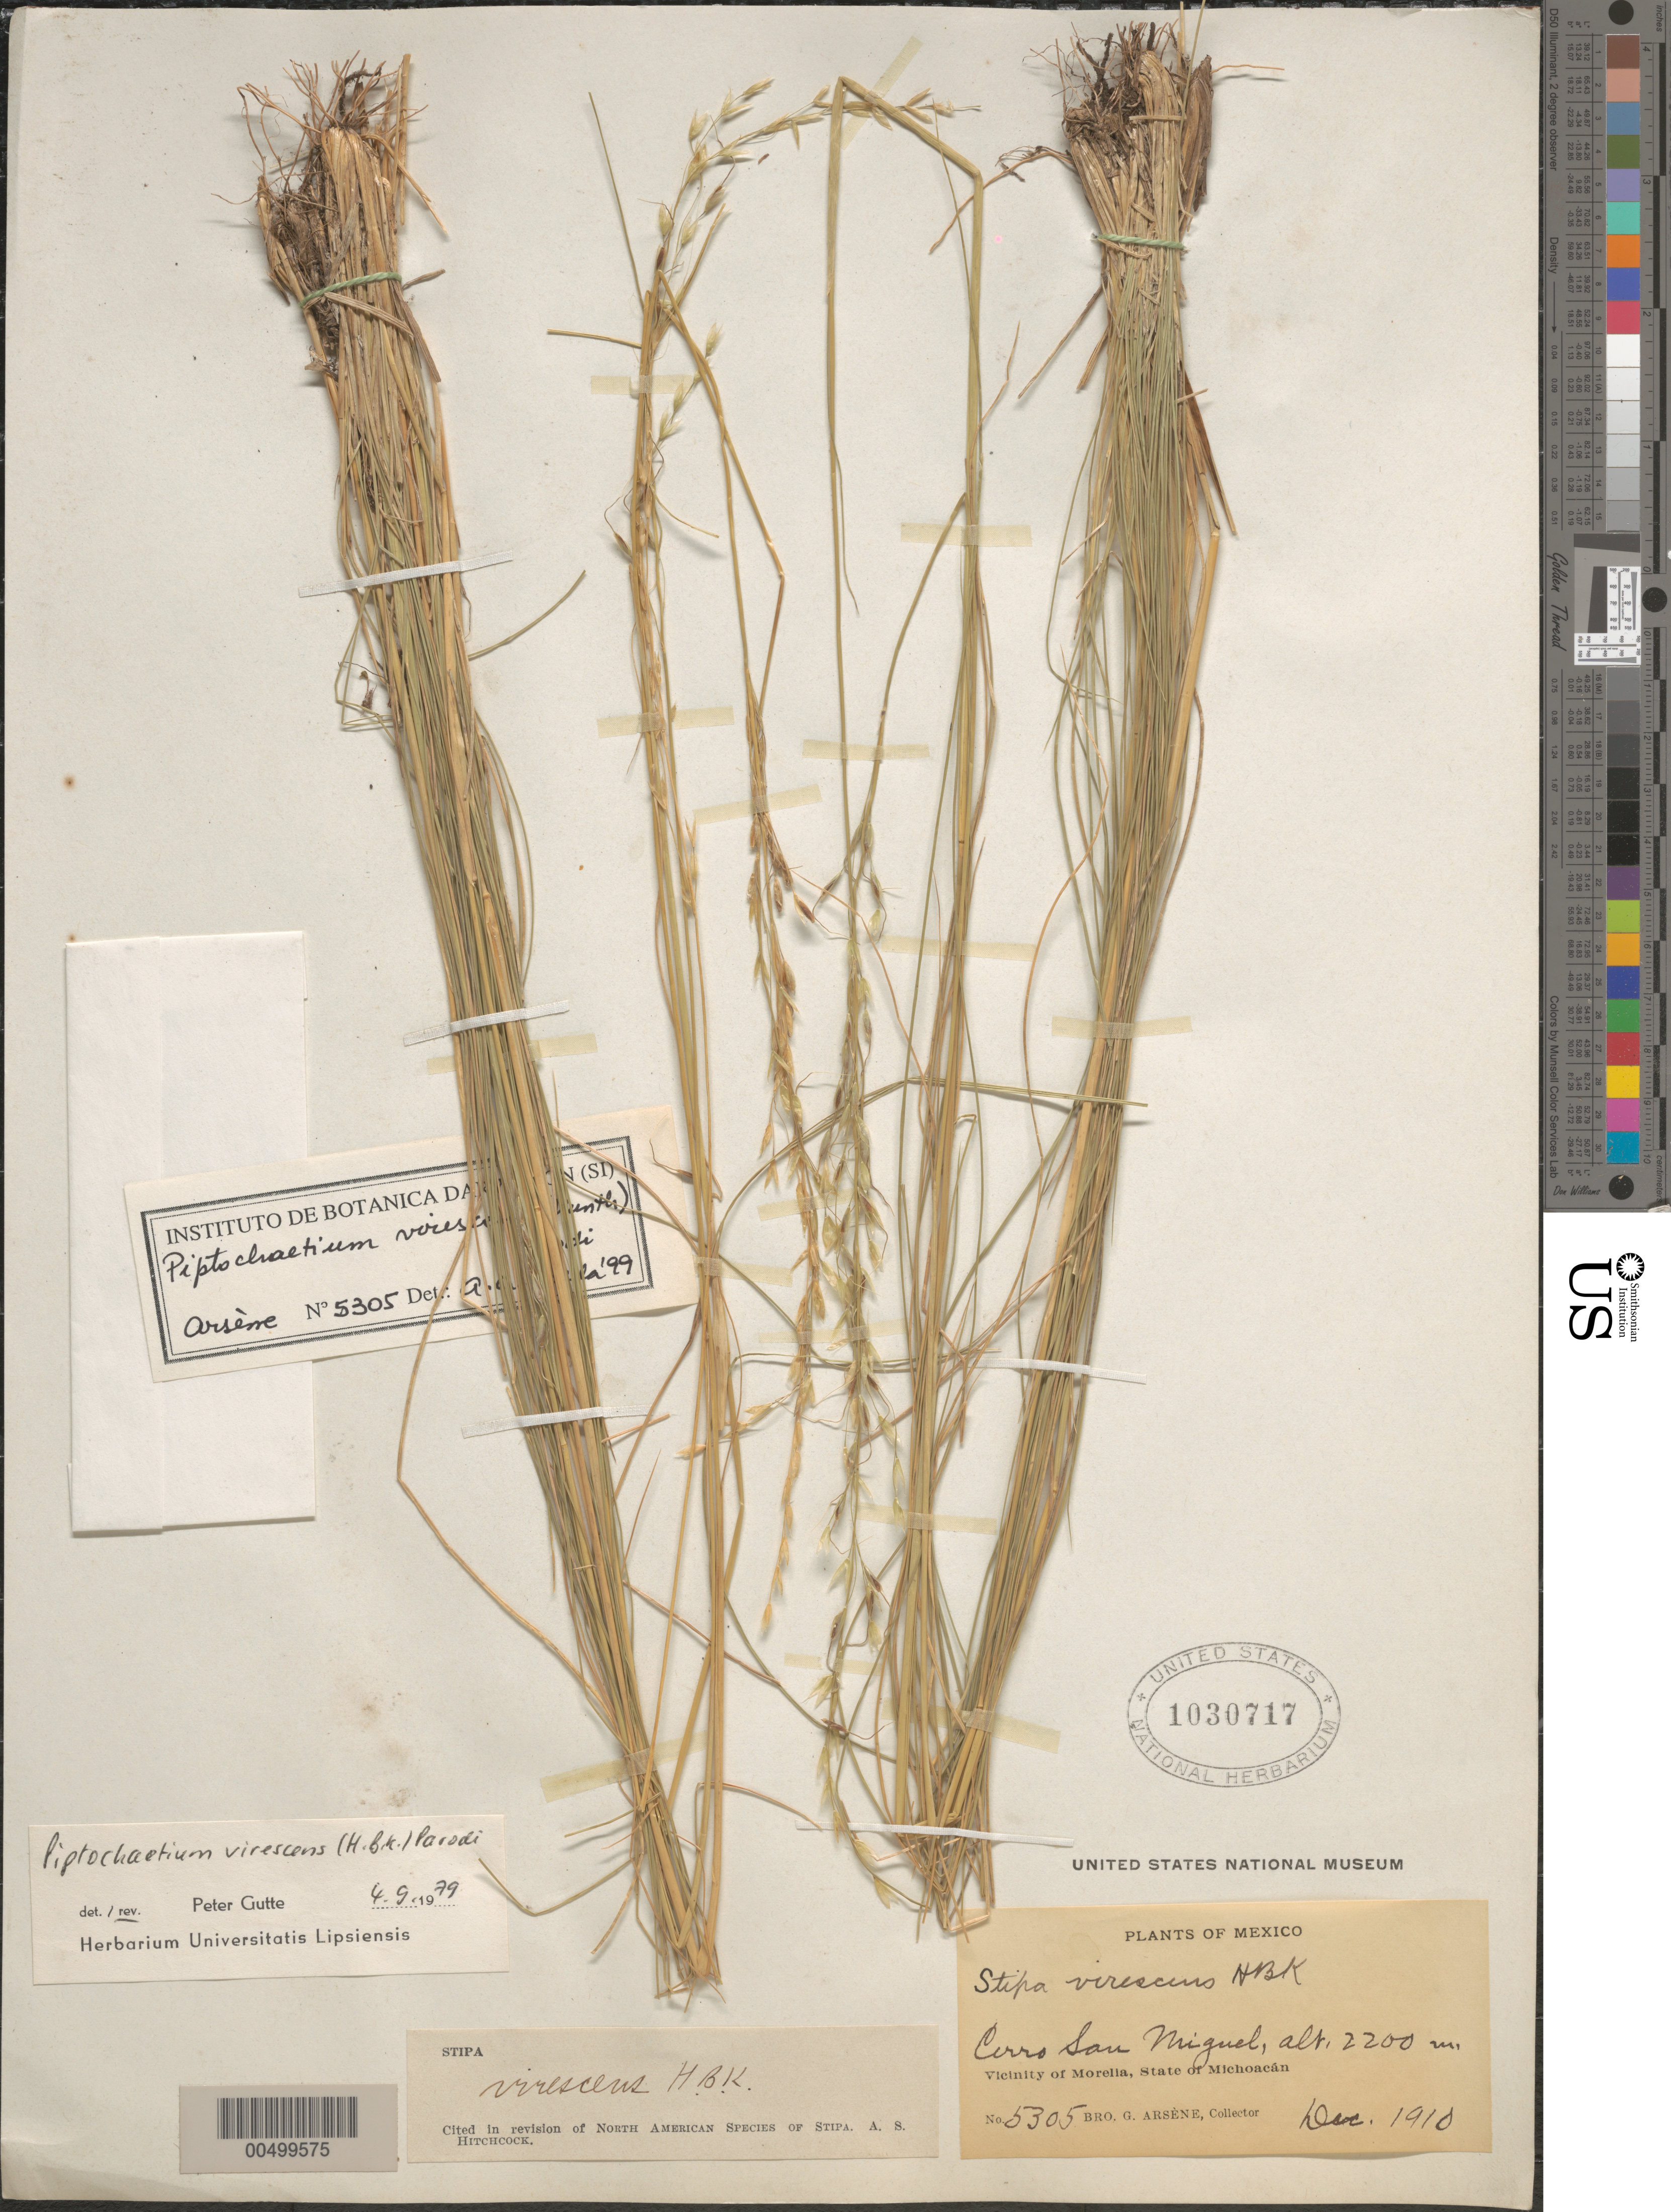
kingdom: Plantae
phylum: Tracheophyta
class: Liliopsida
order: Poales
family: Poaceae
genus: Piptochaetium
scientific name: Piptochaetium virescens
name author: (Kunth) Parodi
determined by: Gutte, P.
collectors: Bro. G. Arsène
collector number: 5305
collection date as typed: Dec 1910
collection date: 1910-12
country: Mexico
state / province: Michoacán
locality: Cerro San Miguel, vicinity of Morelia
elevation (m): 2200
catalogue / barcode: US 1030717